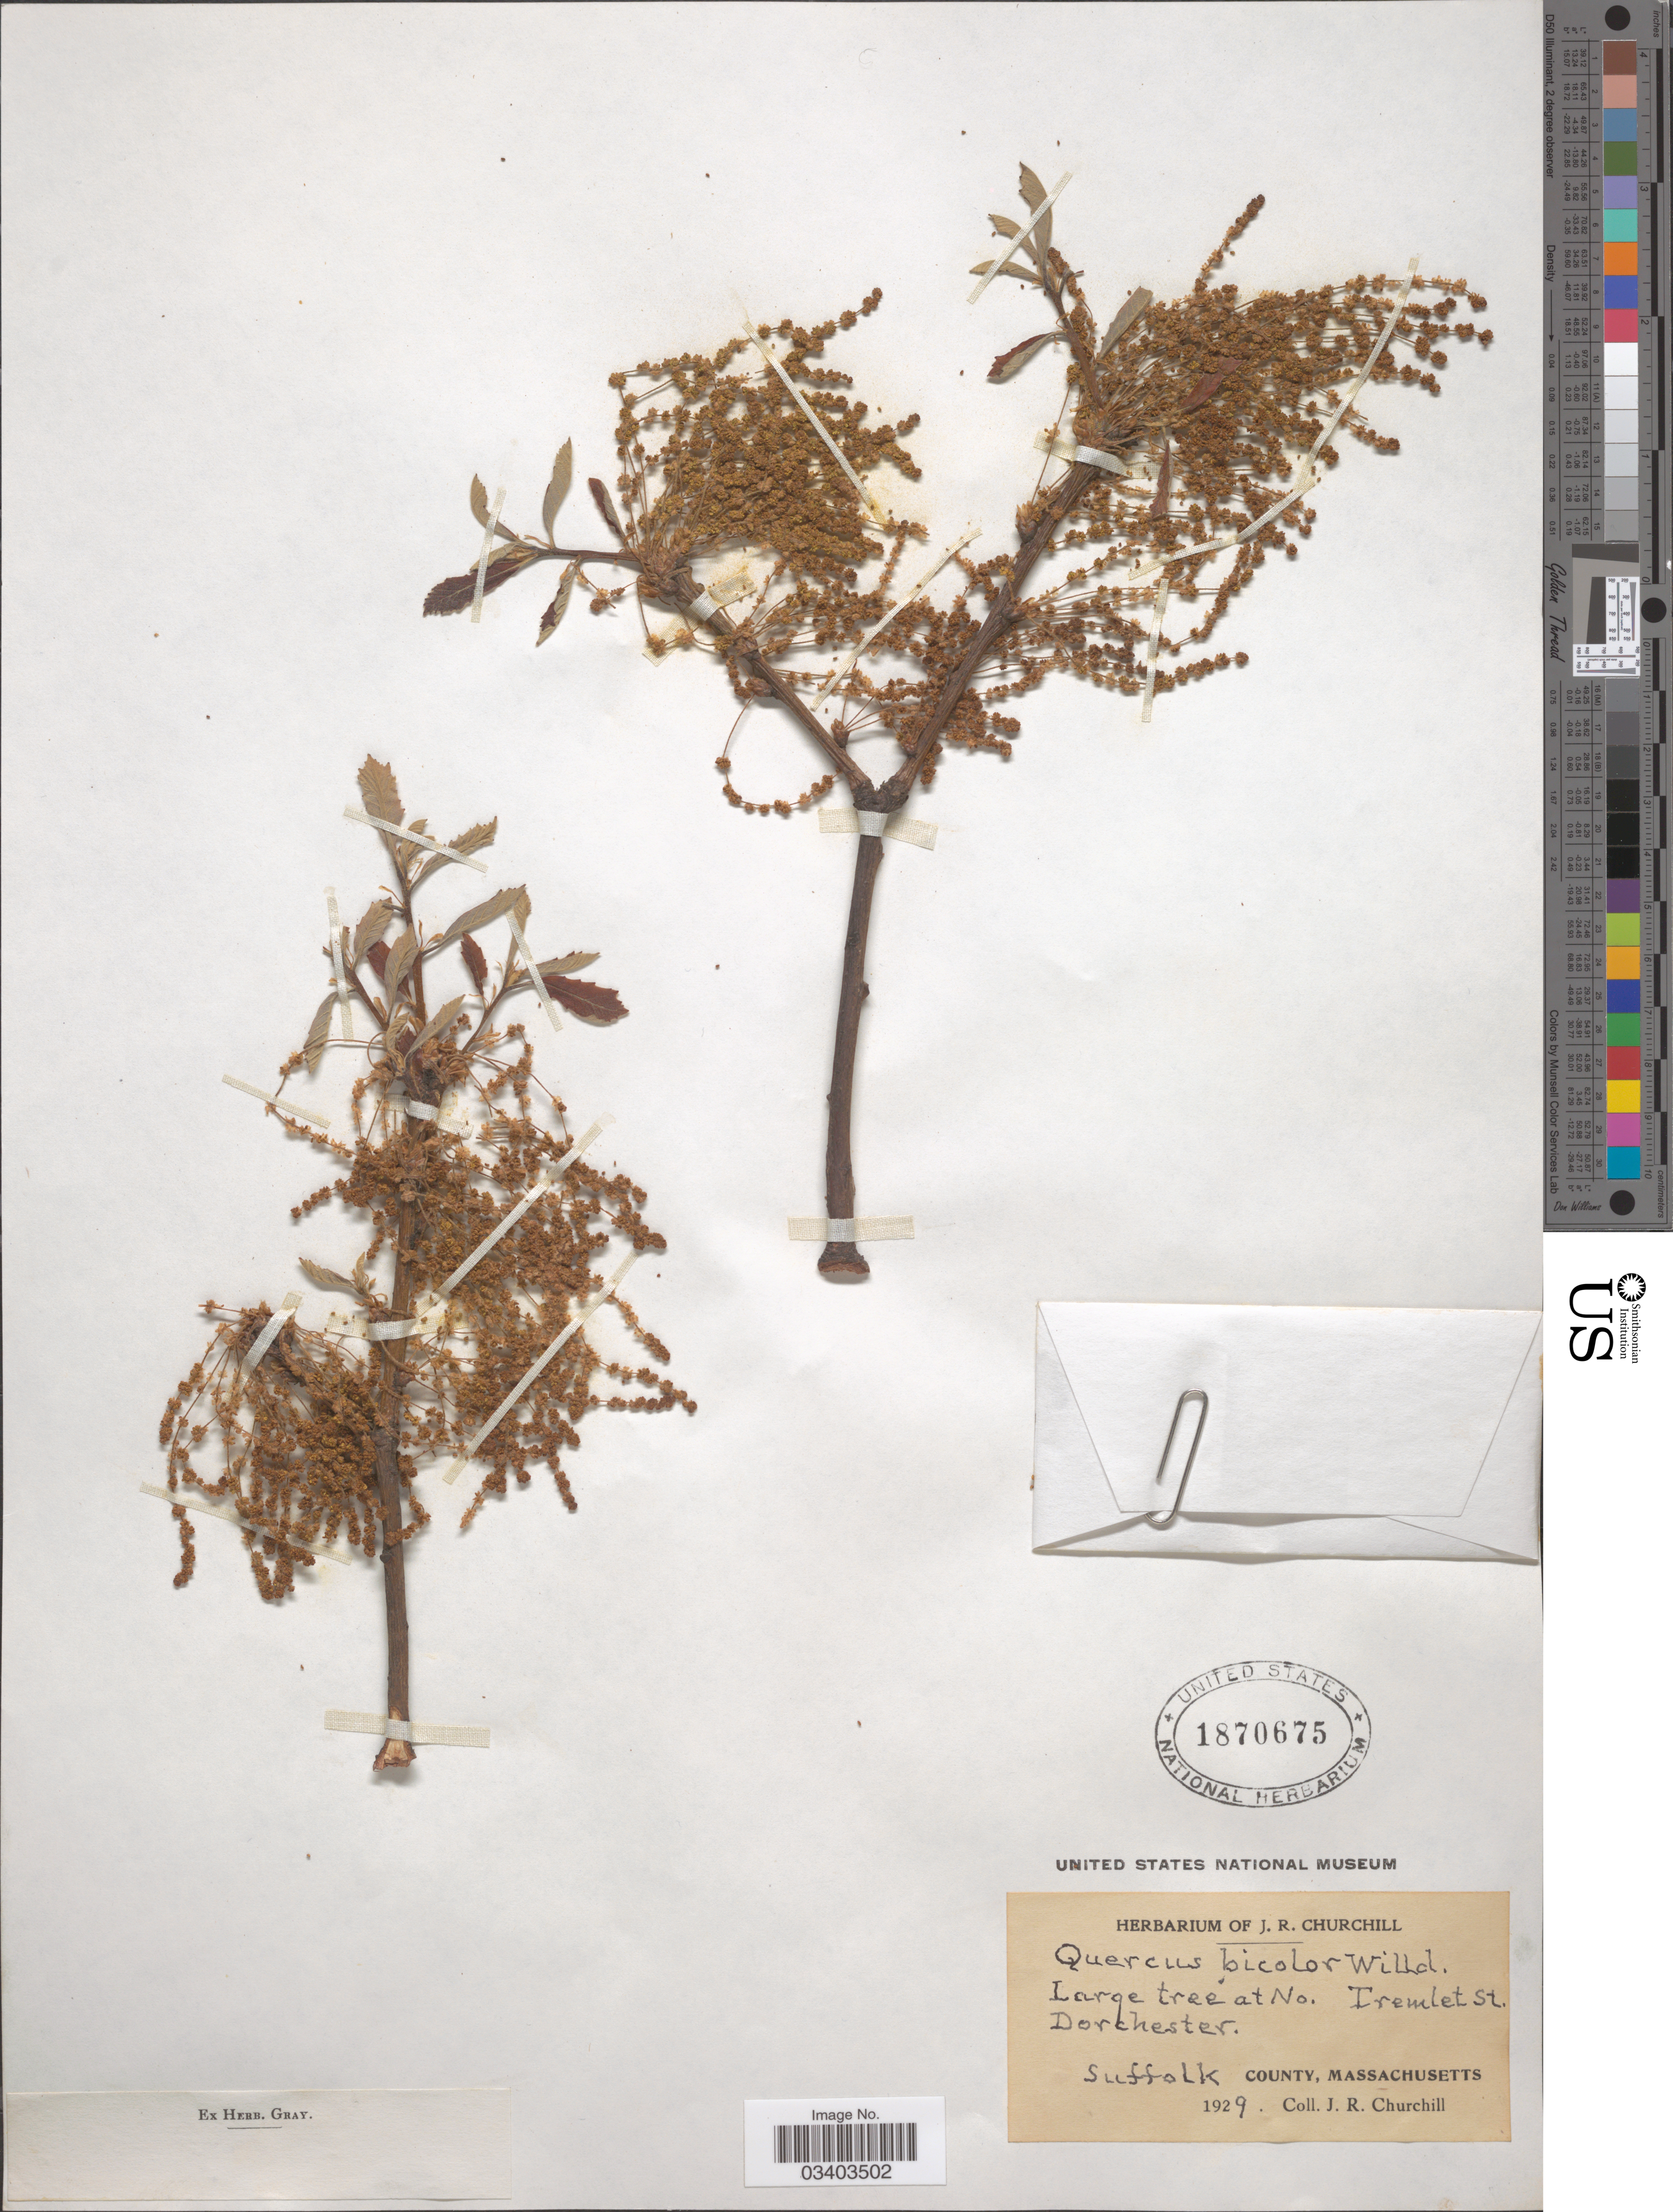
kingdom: Plantae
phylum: Tracheophyta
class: Magnoliopsida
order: Fagales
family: Fagaceae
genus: Quercus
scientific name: Quercus bicolor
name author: Willd.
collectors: J. Churchill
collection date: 1929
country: United States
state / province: Massachusetts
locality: Tremlet St. Dorchester. Suffolk County.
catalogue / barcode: US 1870675